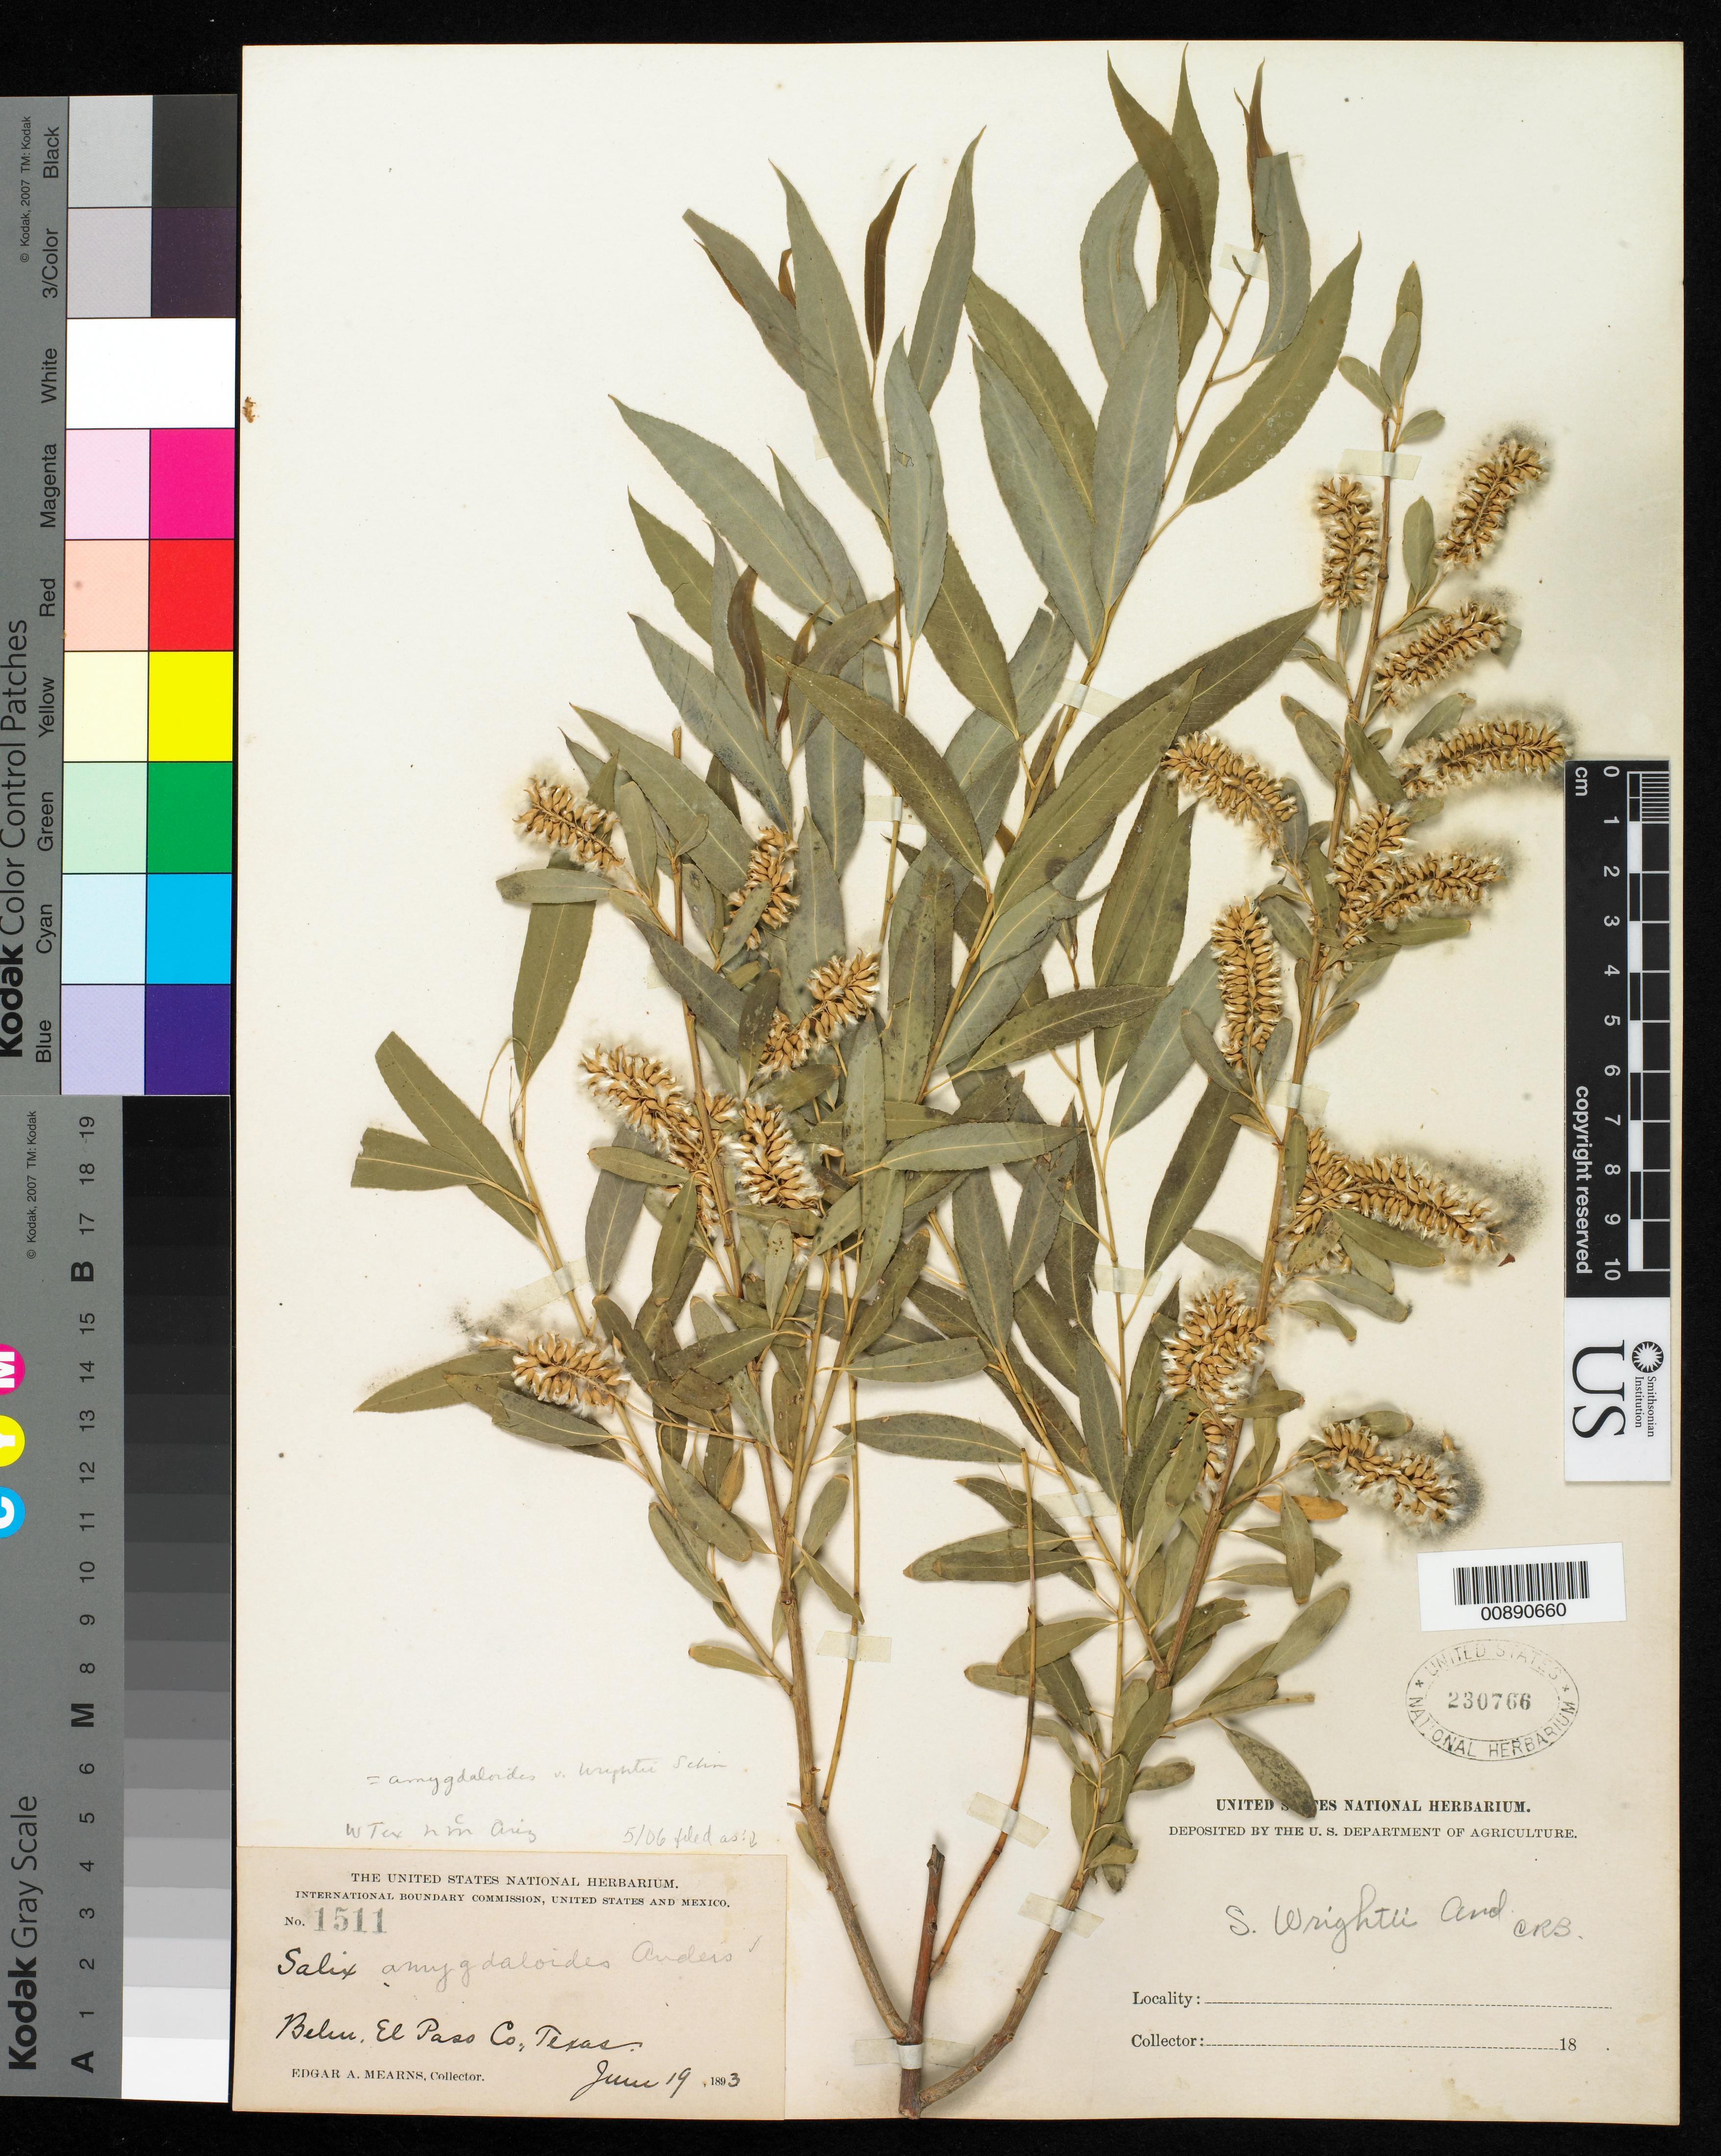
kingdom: Plantae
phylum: Tracheophyta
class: Magnoliopsida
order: Malpighiales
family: Salicaceae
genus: Salix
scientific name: Salix amygdaloides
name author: Andersson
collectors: E. A. Mearns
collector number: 1511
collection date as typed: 19 Jun 1893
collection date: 1893-06-19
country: United States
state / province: Texas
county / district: El Paso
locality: Belen, El Paso County, Texas.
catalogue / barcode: US 230766